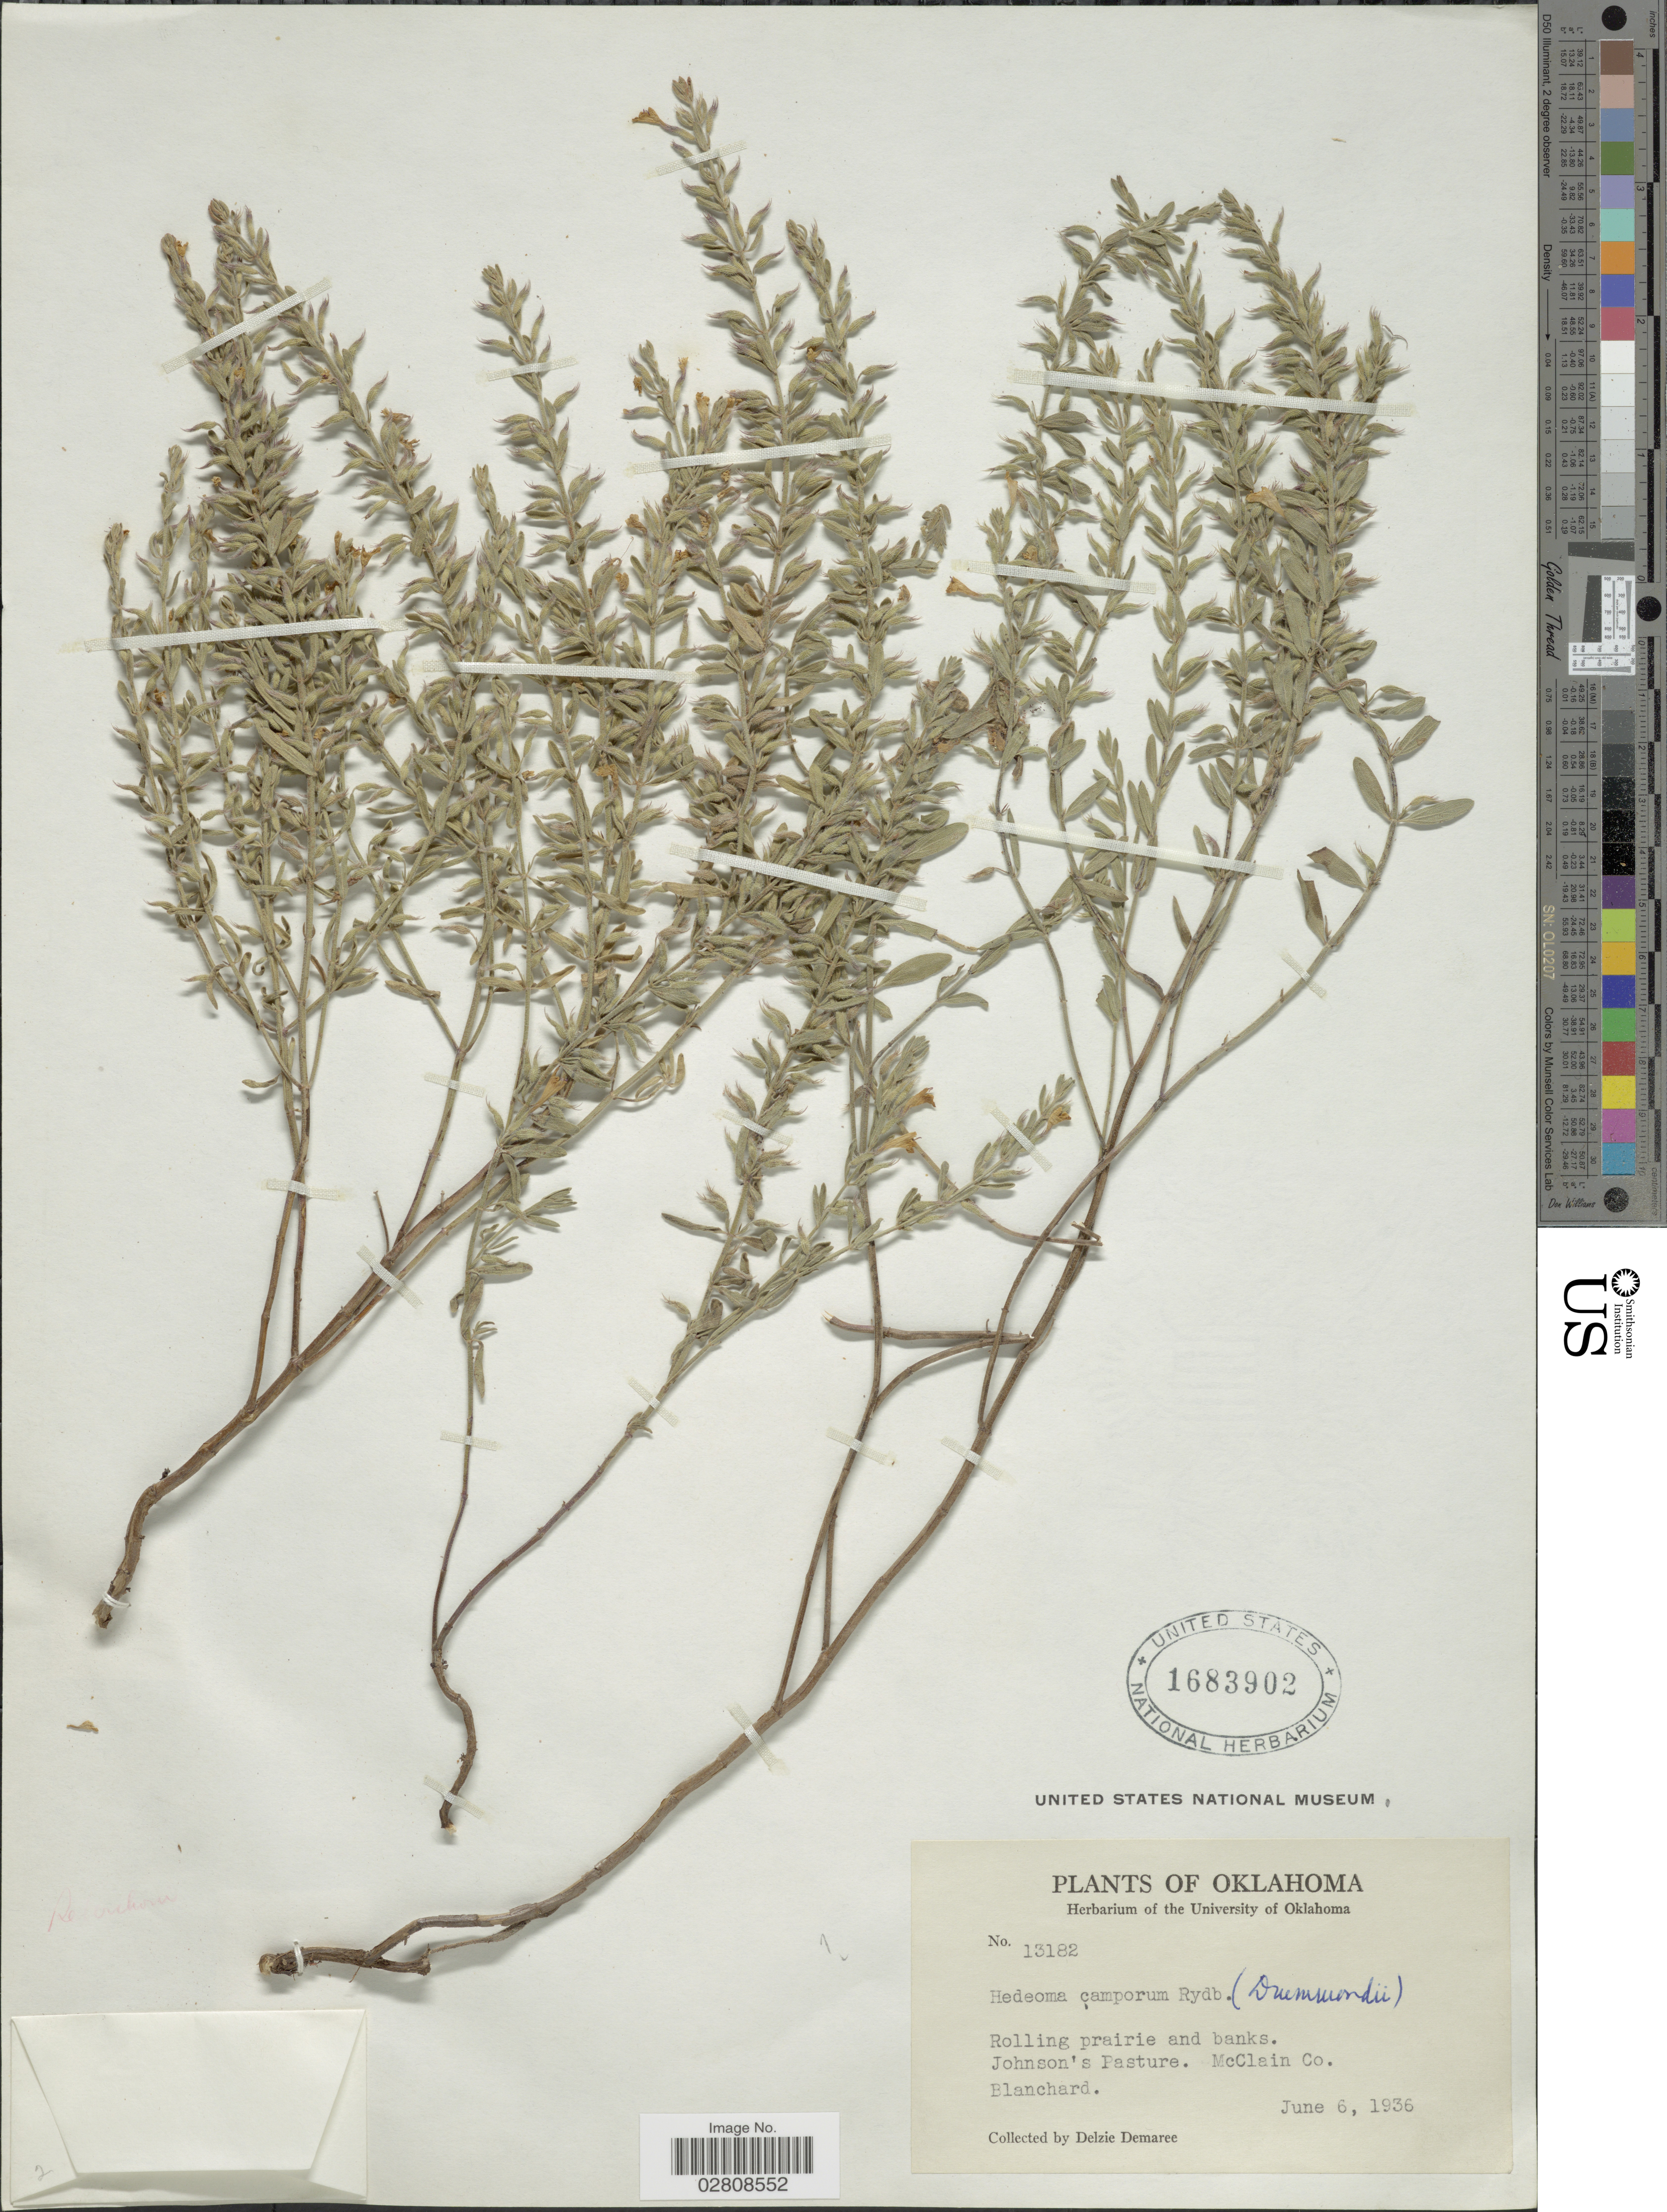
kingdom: Plantae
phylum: Tracheophyta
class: Magnoliopsida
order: Lamiales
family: Lamiaceae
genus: Hedeoma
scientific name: Hedeoma drummondii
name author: Benth.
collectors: D. Demaree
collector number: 13182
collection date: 1936-06-06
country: United States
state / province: Oklahoma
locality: Rolling prairie and banks. Johnson's Pasture. McClain Co. Blanchard.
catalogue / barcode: US 1683902